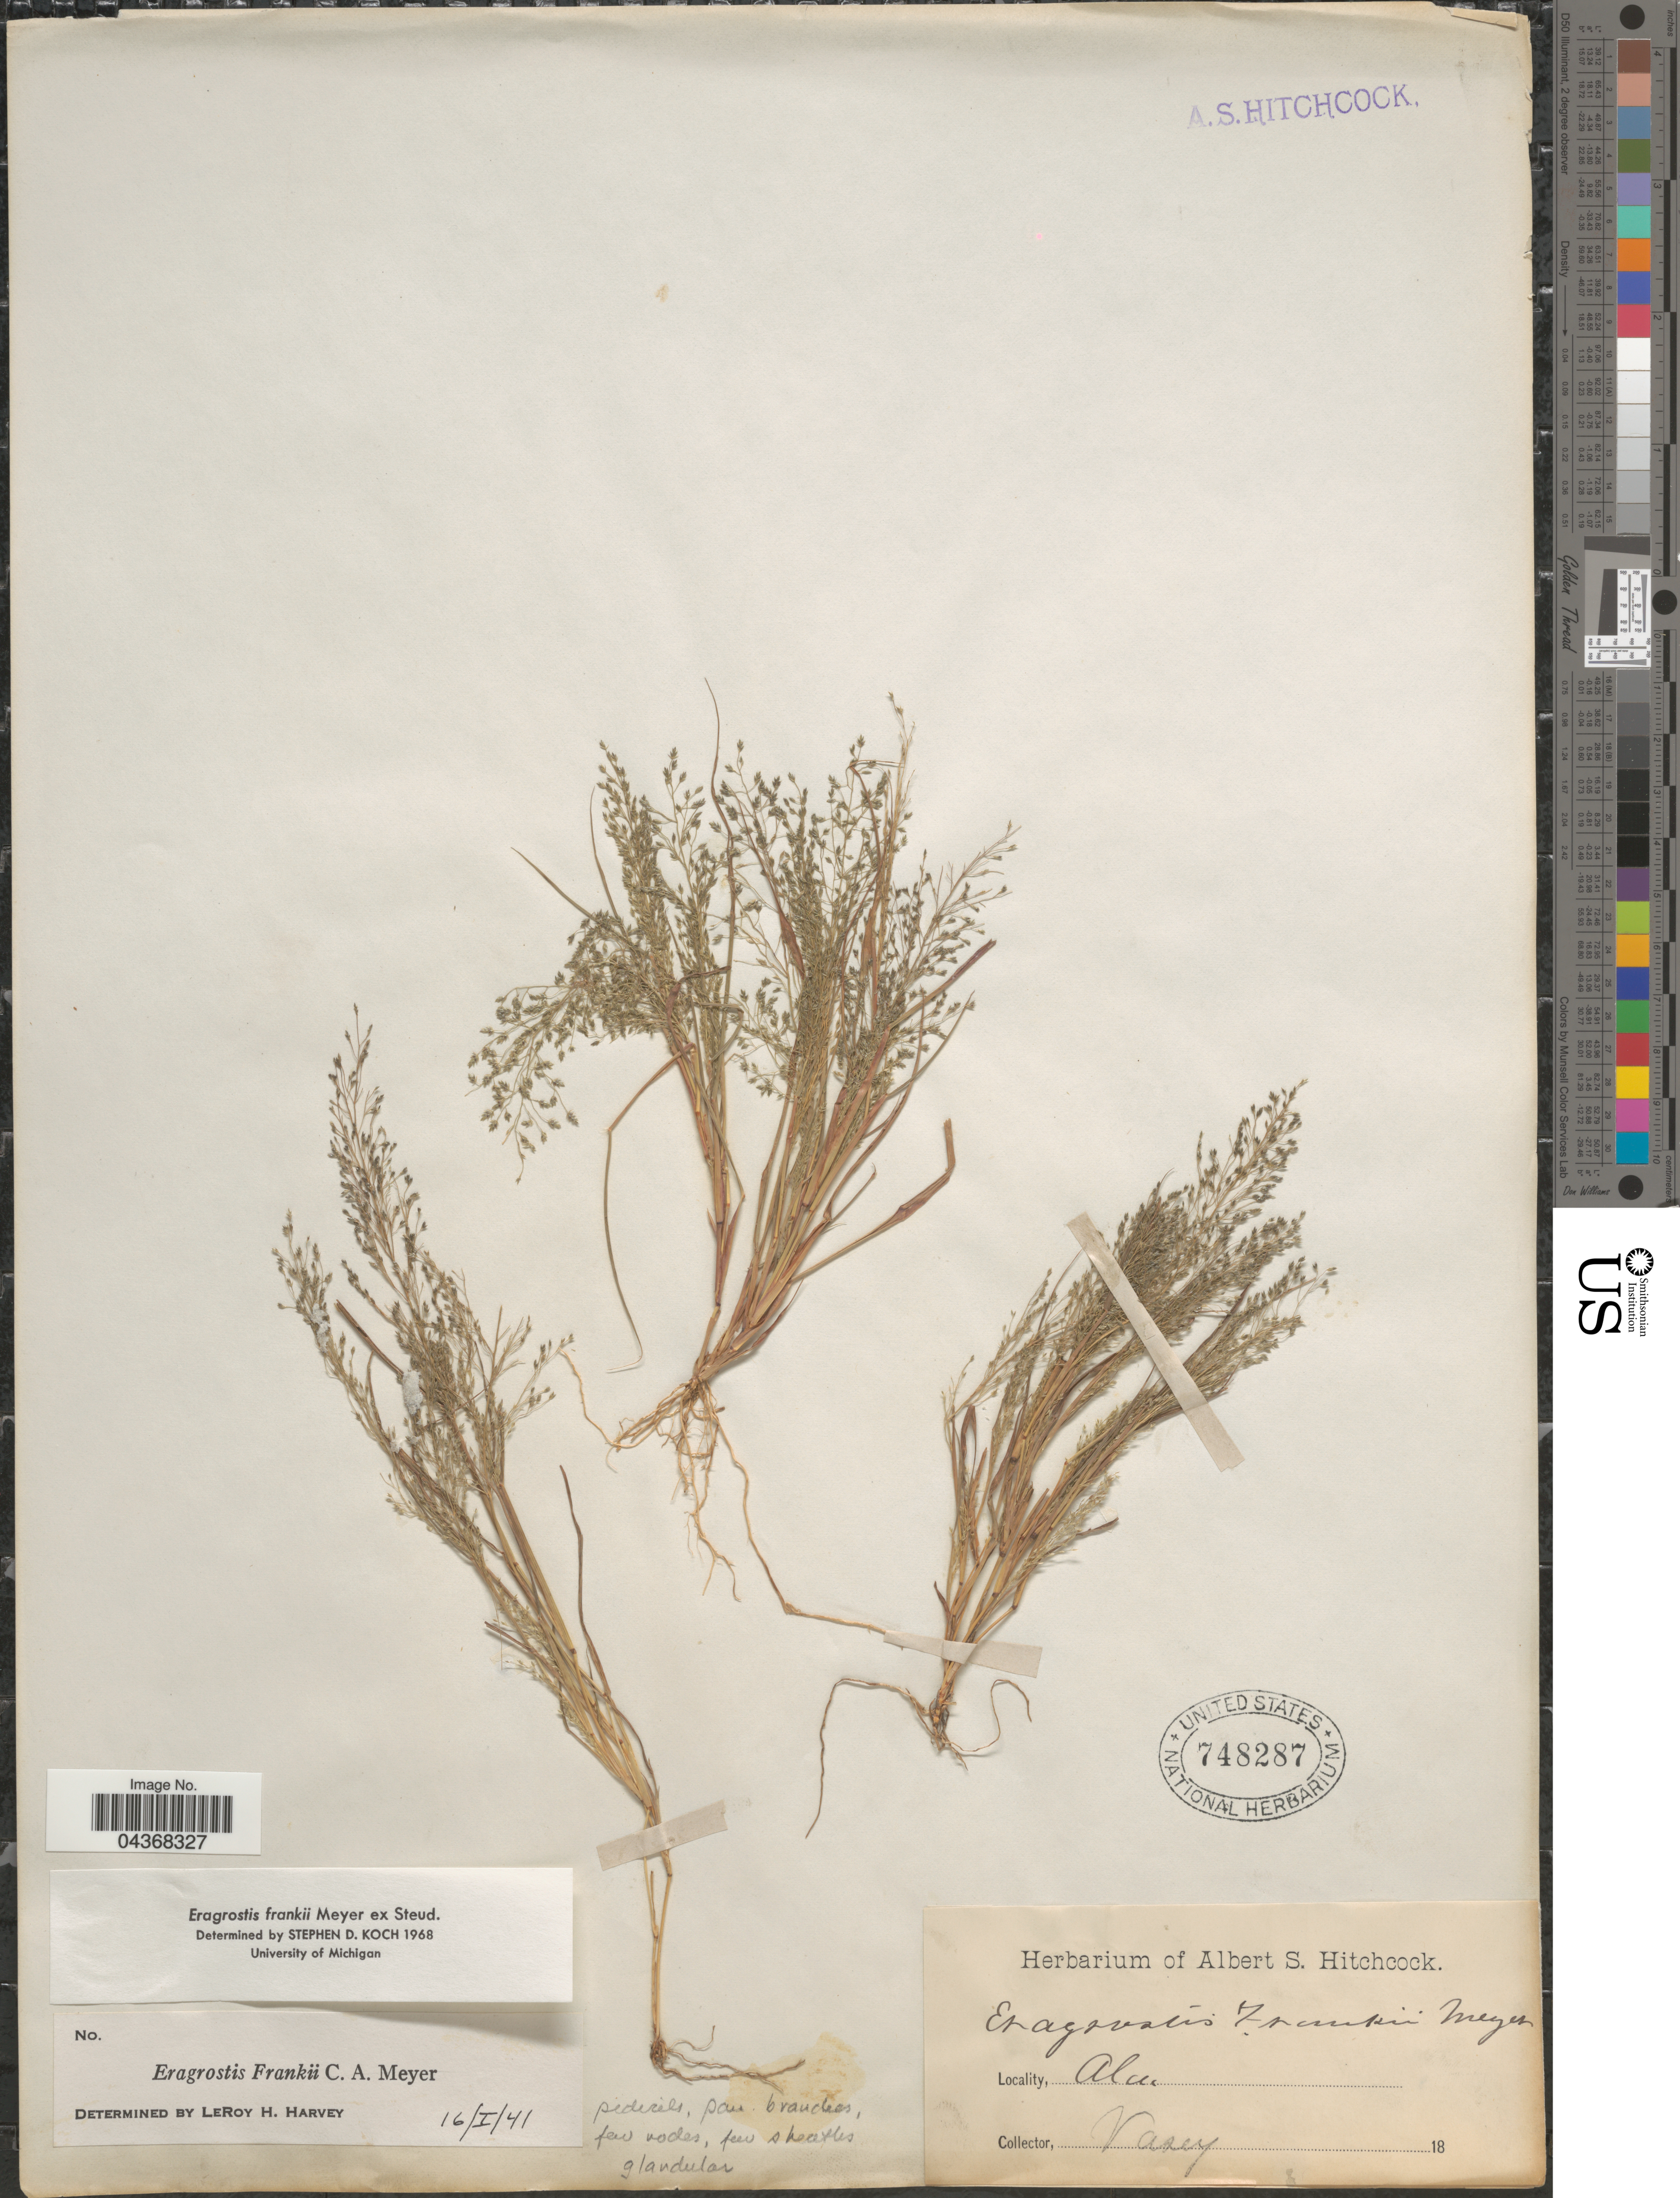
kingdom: Plantae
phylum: Tracheophyta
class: Liliopsida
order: Poales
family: Poaceae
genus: Eragrostis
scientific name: Eragrostis frankii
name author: C.A. Mey. ex Steud.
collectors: Vasey, --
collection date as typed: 18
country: United States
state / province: Alabama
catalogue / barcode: US 748287